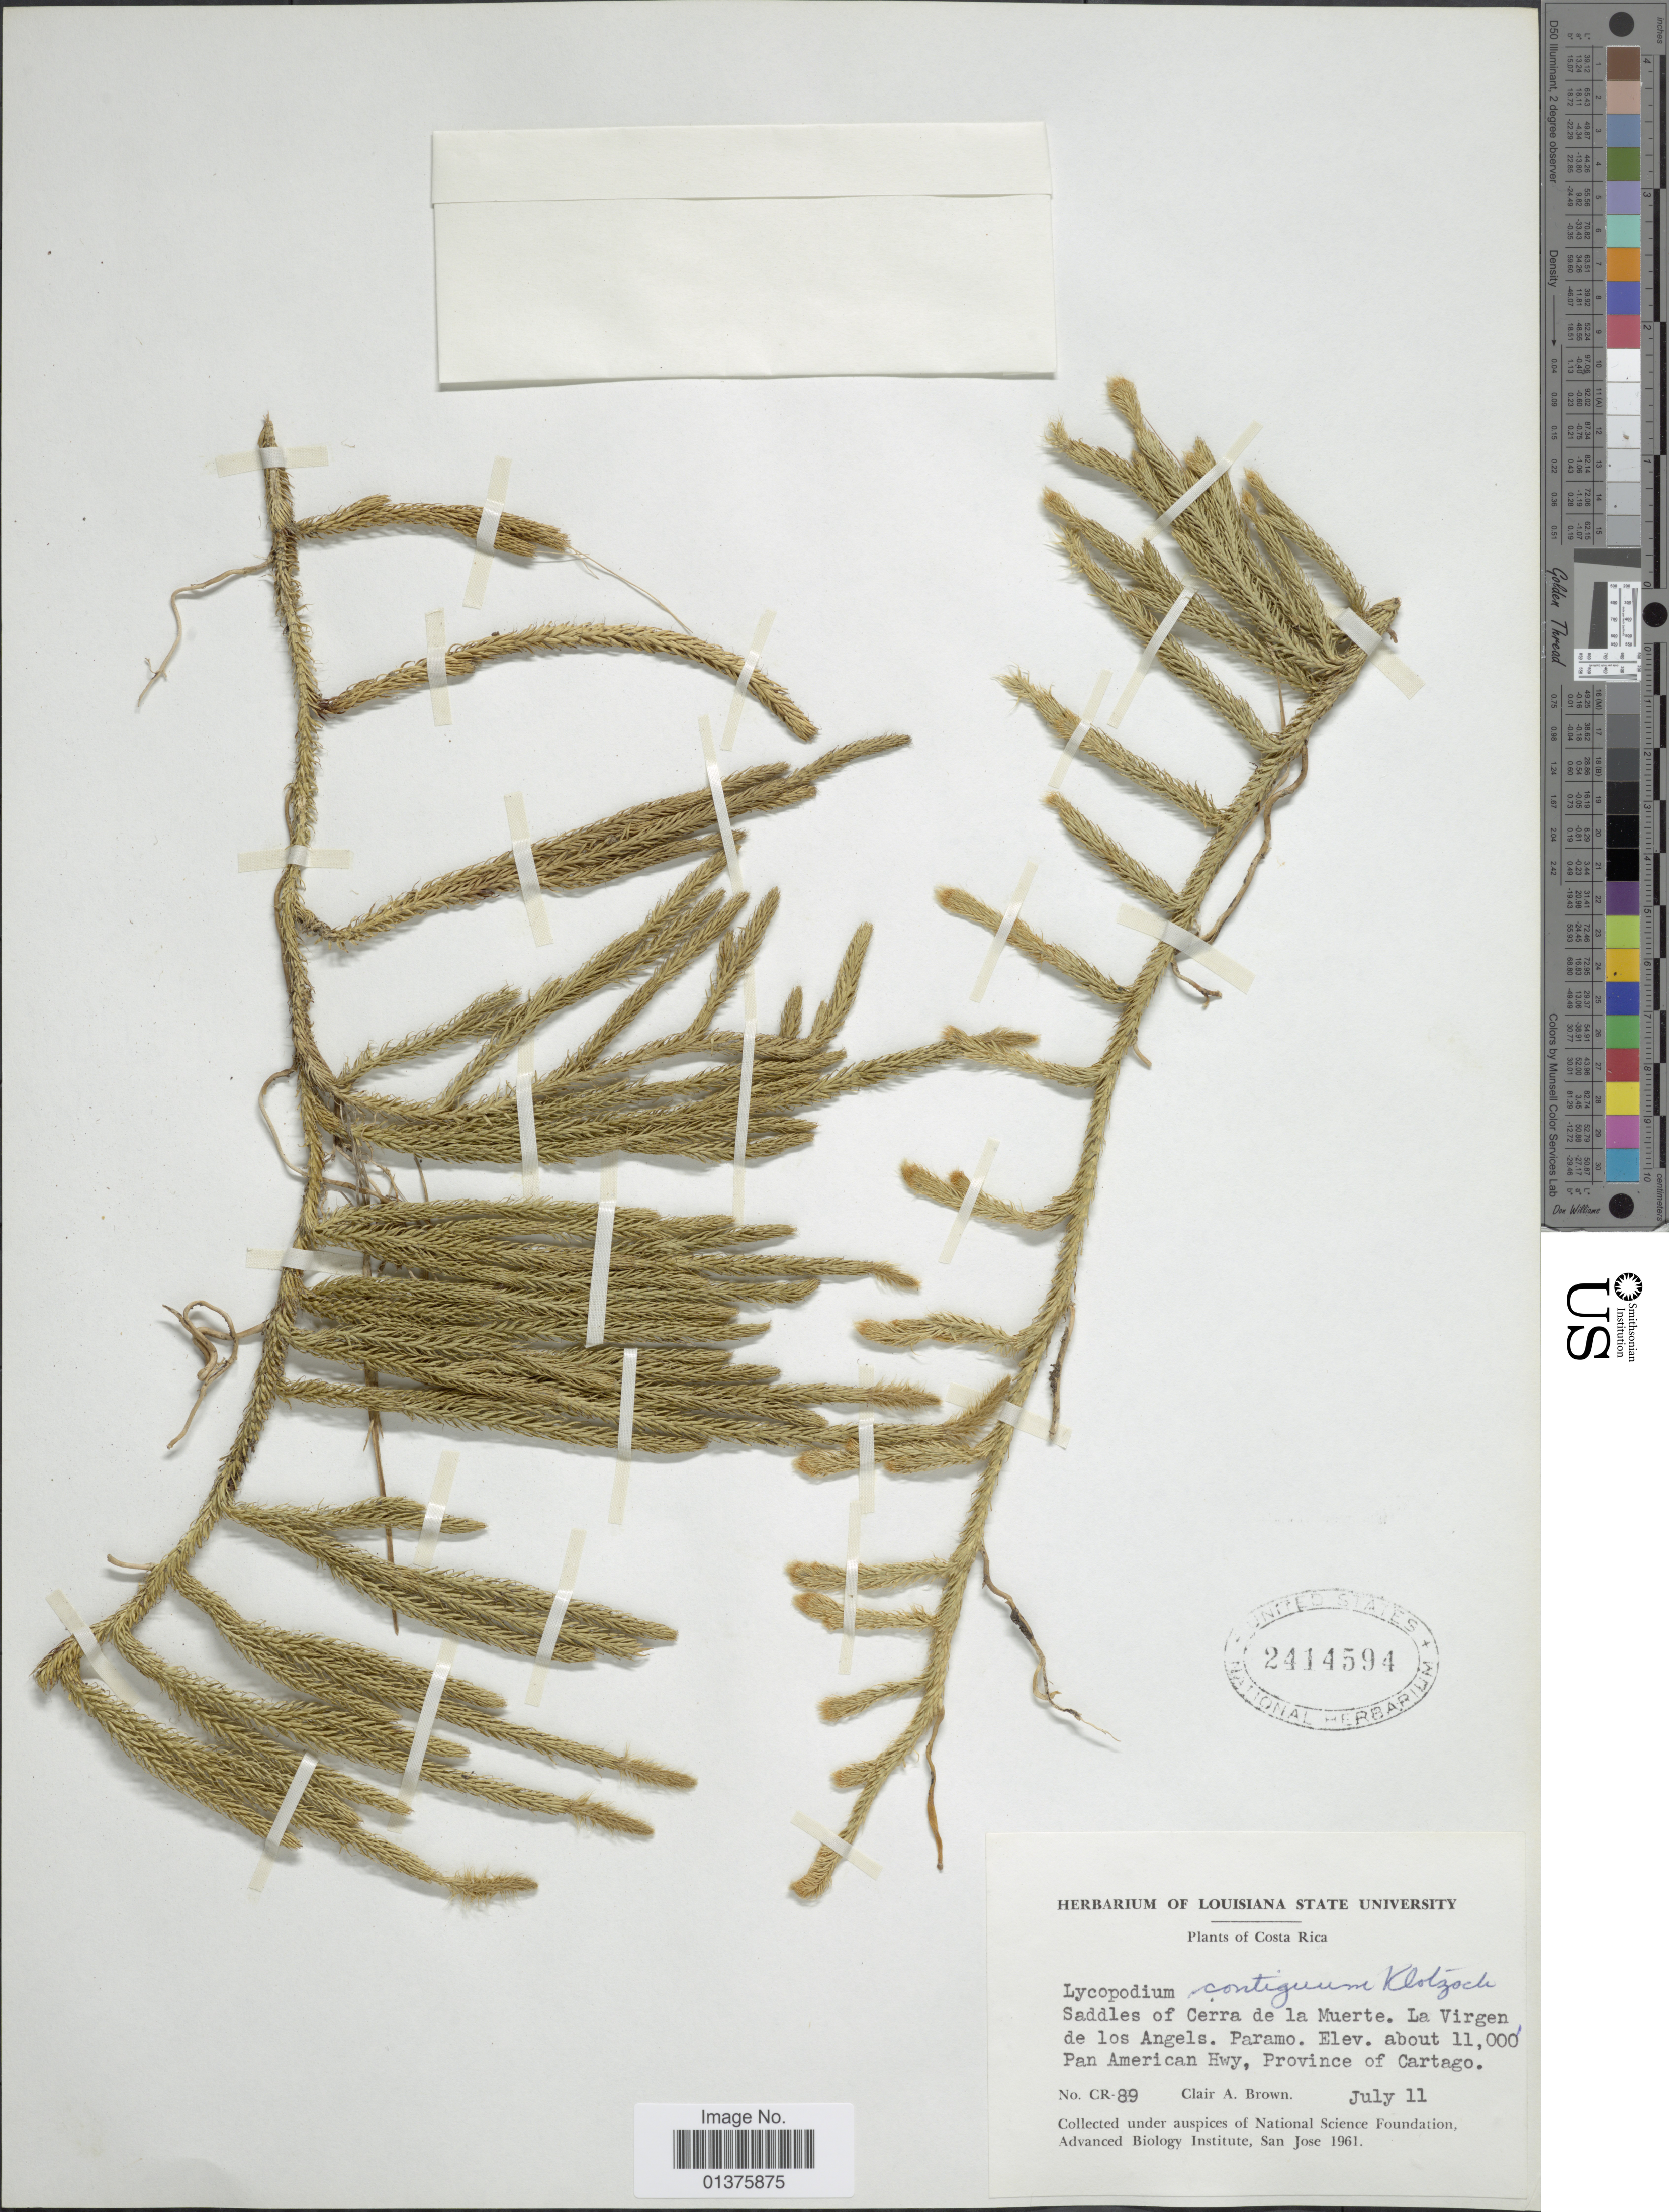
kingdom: Plantae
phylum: Tracheophyta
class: Lycopodiopsida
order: Lycopodiales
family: Lycopodiaceae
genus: Lycopodium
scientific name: Lycopodium clavatum subsp. contiguum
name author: (Klotzsch) B. Øllg.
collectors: C. A. Brown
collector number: CR-89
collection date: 1961-07-11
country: Costa Rica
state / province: Cartago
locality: Saddles of Cerra de la Muerte, La Virgen de los Angels, Paramo, Pan American Hwy.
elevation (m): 3353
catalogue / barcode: US 2414594